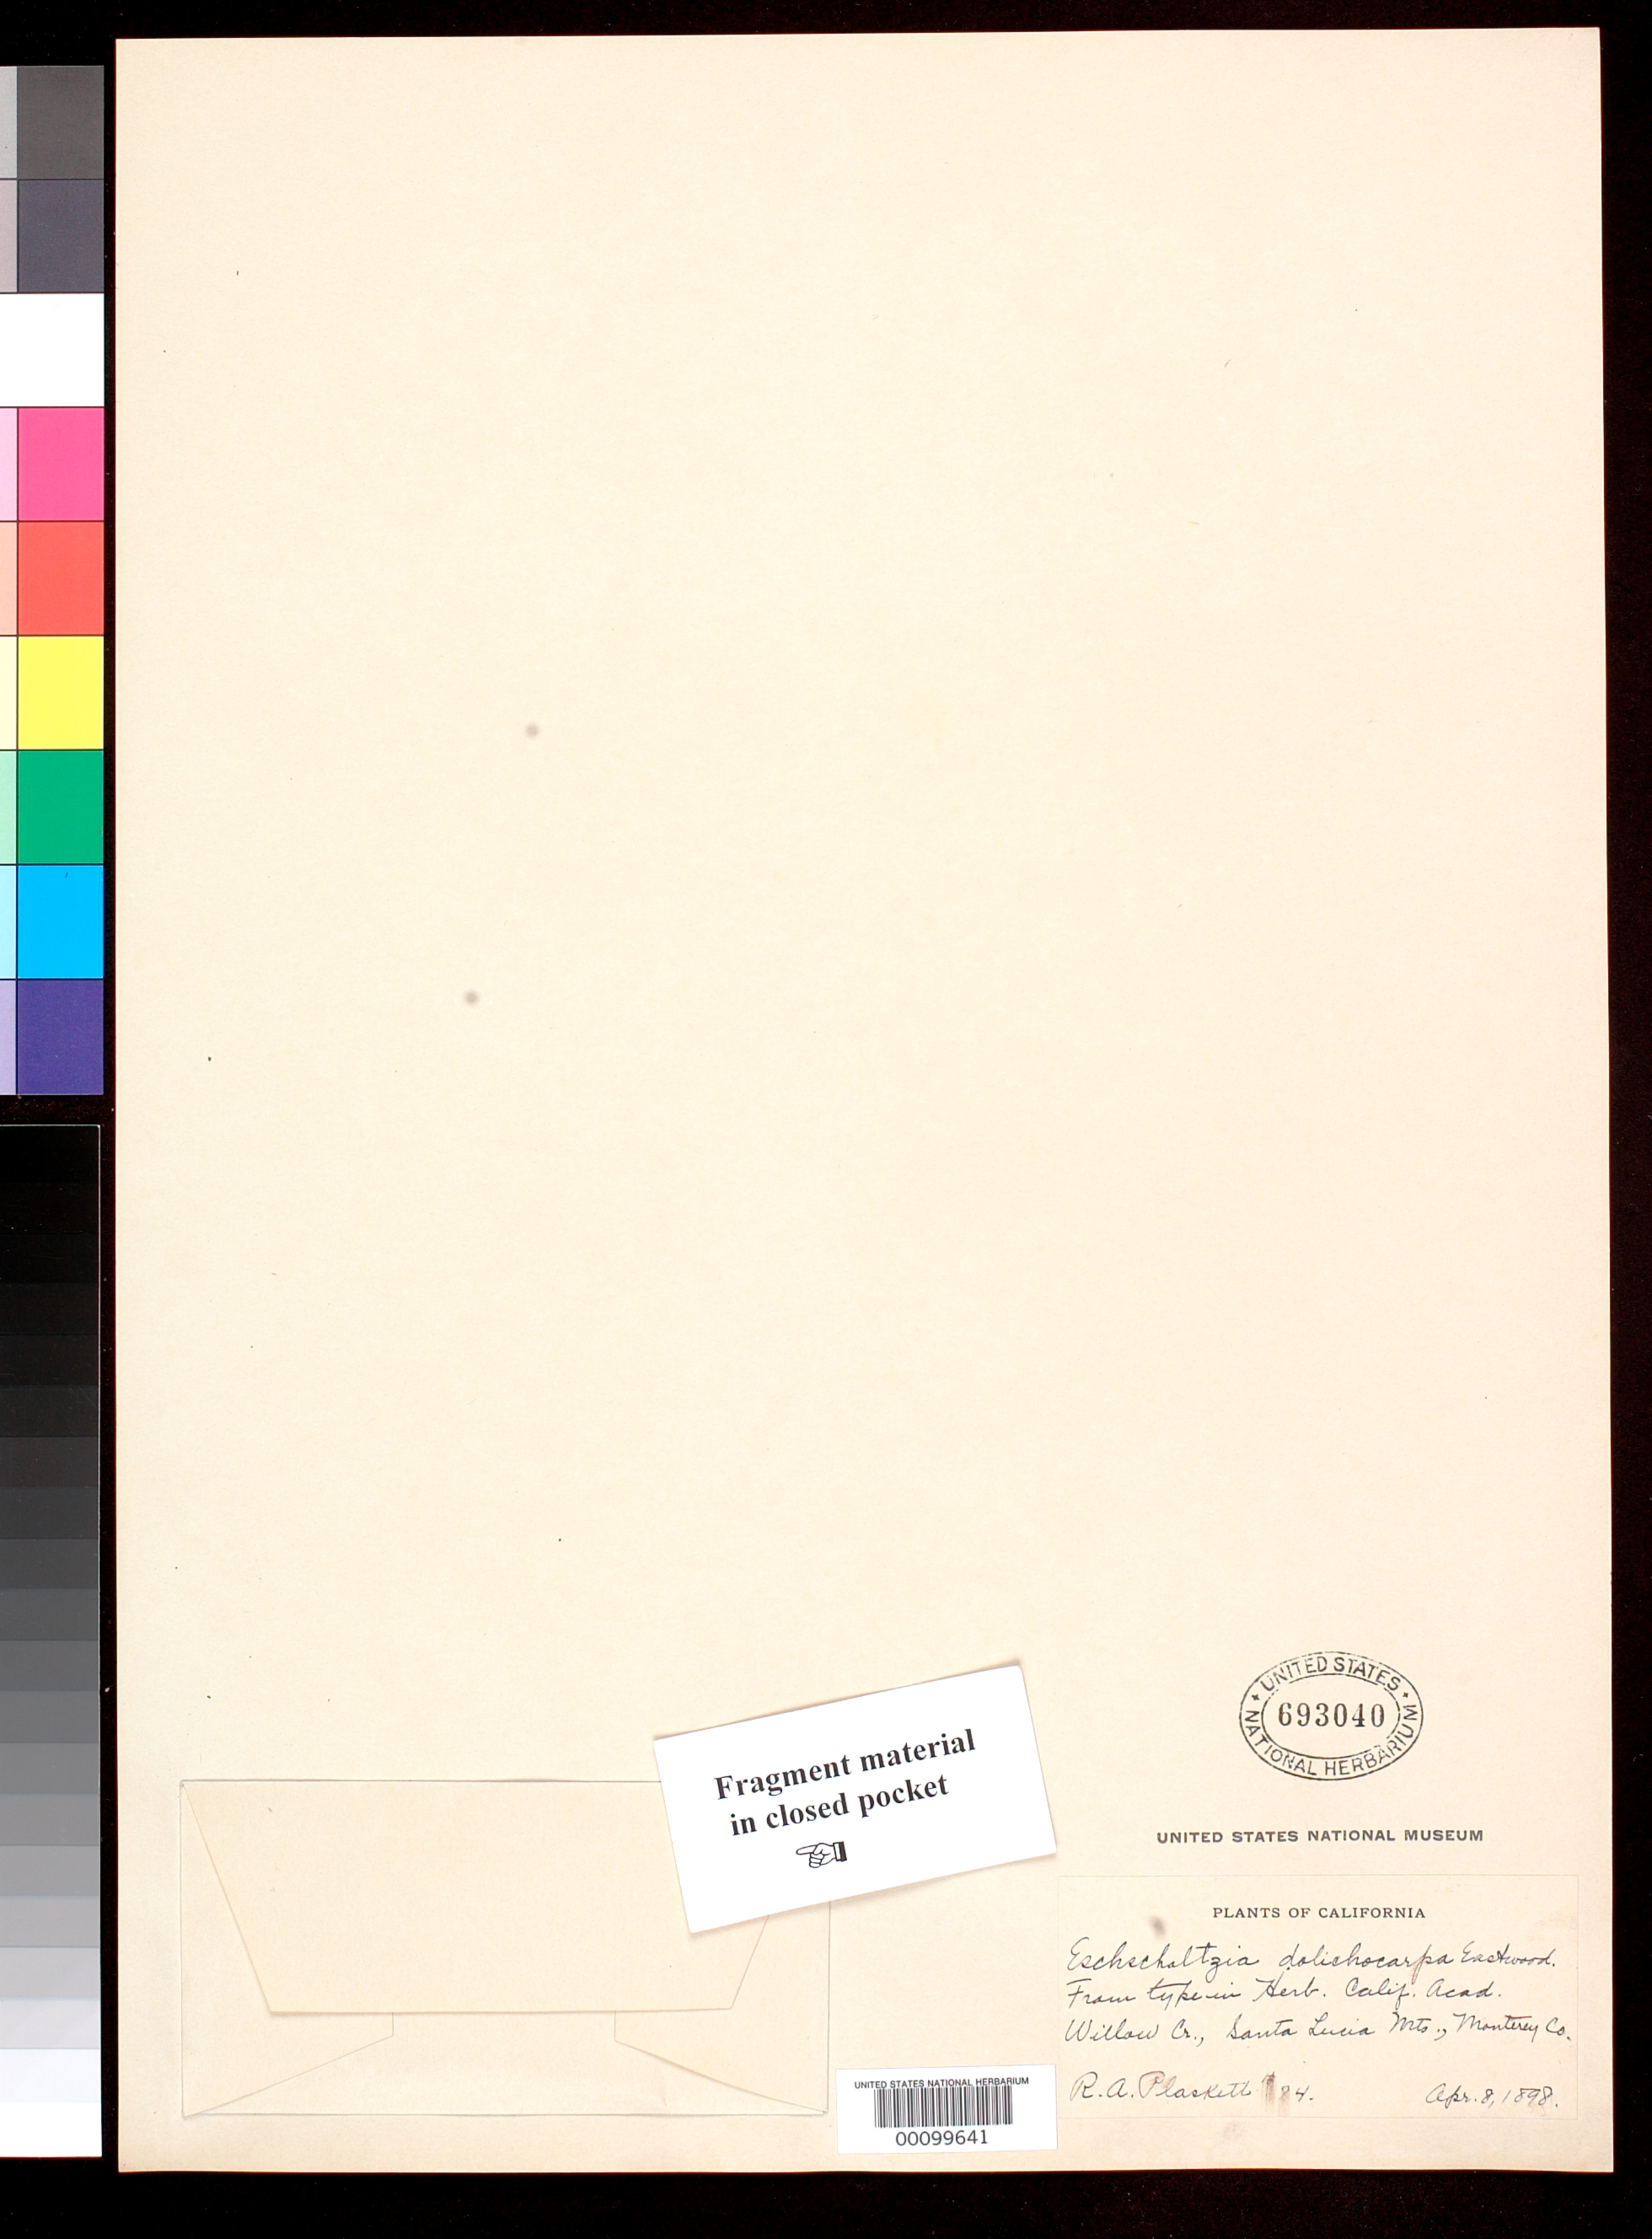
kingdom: Plantae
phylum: Tracheophyta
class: Magnoliopsida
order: Ranunculales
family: Papaveraceae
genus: Eschscholzia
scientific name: Eschscholzia dolichocarpa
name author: Eastw.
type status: Type Fragment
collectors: R. Plaskett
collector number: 84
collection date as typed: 08 Apr 1898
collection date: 1898-04-08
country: United States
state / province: California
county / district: Monterey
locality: Santa Lucia Mts., near Point Gorda, Willow Creek.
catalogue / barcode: US 693040